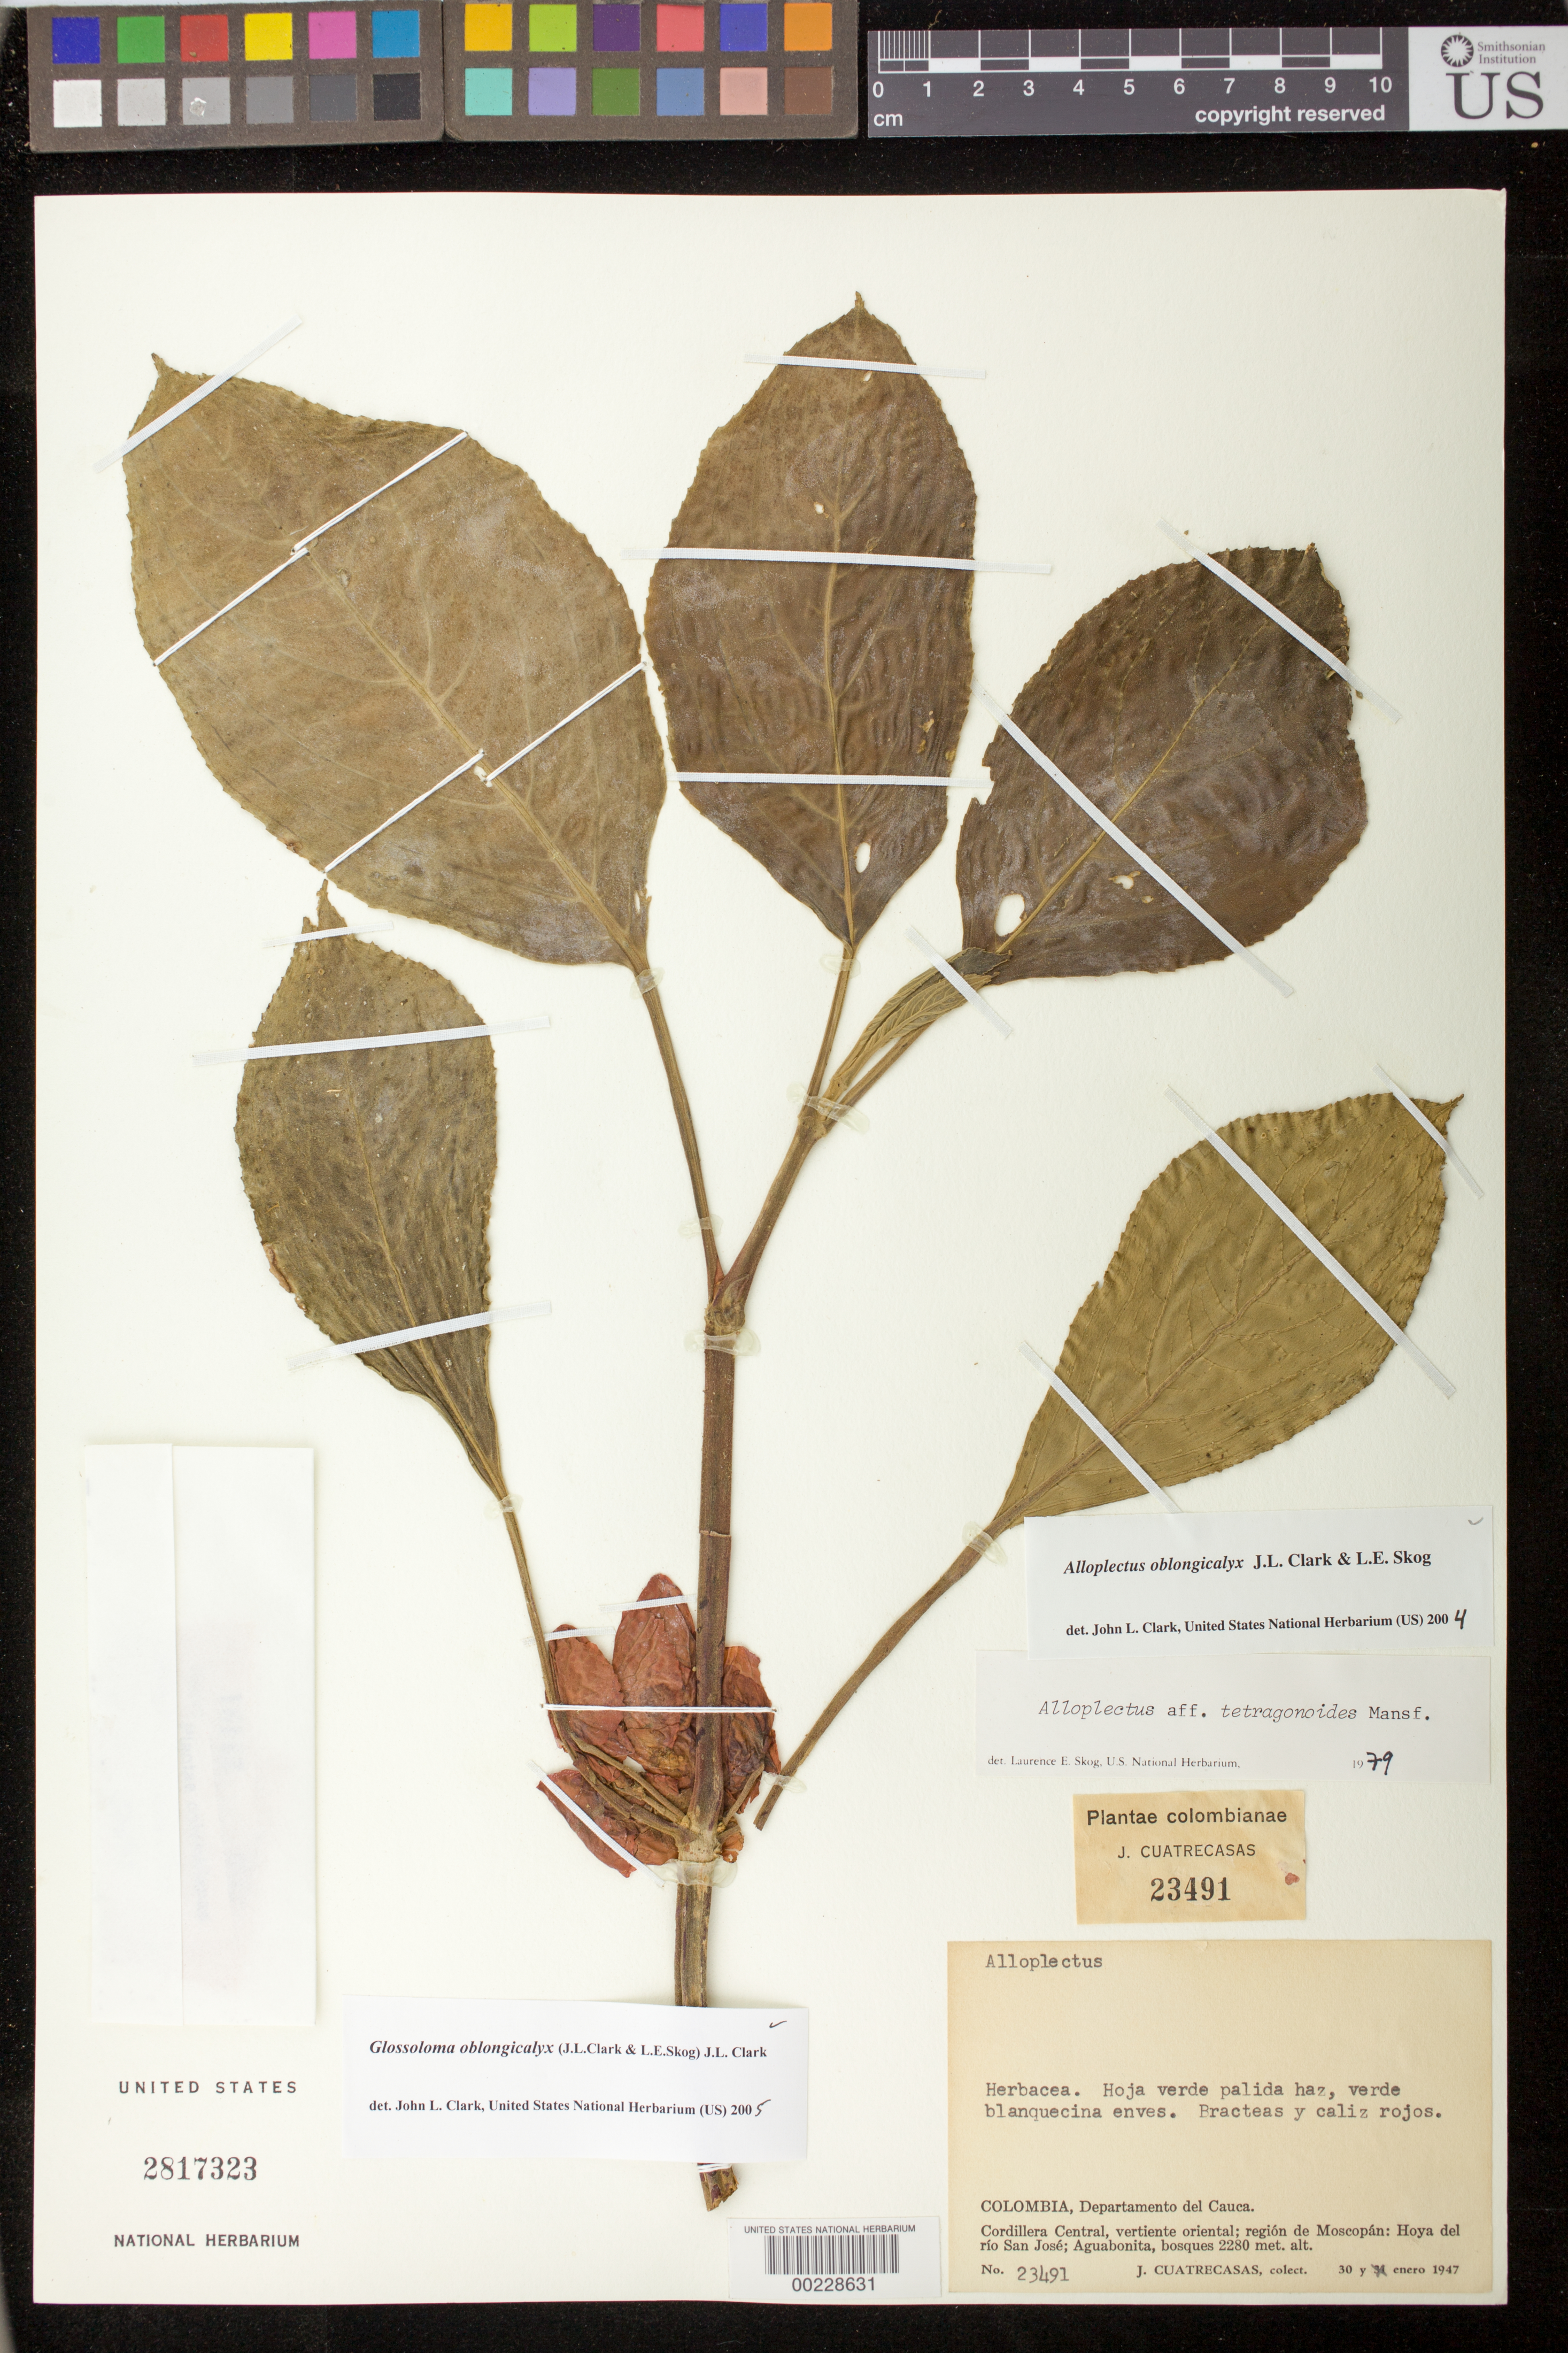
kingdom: Plantae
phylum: Tracheophyta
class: Magnoliopsida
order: Lamiales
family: Gesneriaceae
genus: Glossoloma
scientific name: Glossoloma oblongicalyx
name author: (J.L. Clark & L.E. Skog) J.L. Clark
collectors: J. Cuatrecasas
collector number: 23491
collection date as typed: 30 Jan 1947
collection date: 1947-01-30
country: Colombia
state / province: Cauca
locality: Cordillera Central, vertiente oriental; región de Moscopán: Hoya del río San José, Aguabonita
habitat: Bosques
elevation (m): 2280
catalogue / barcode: US 2817323